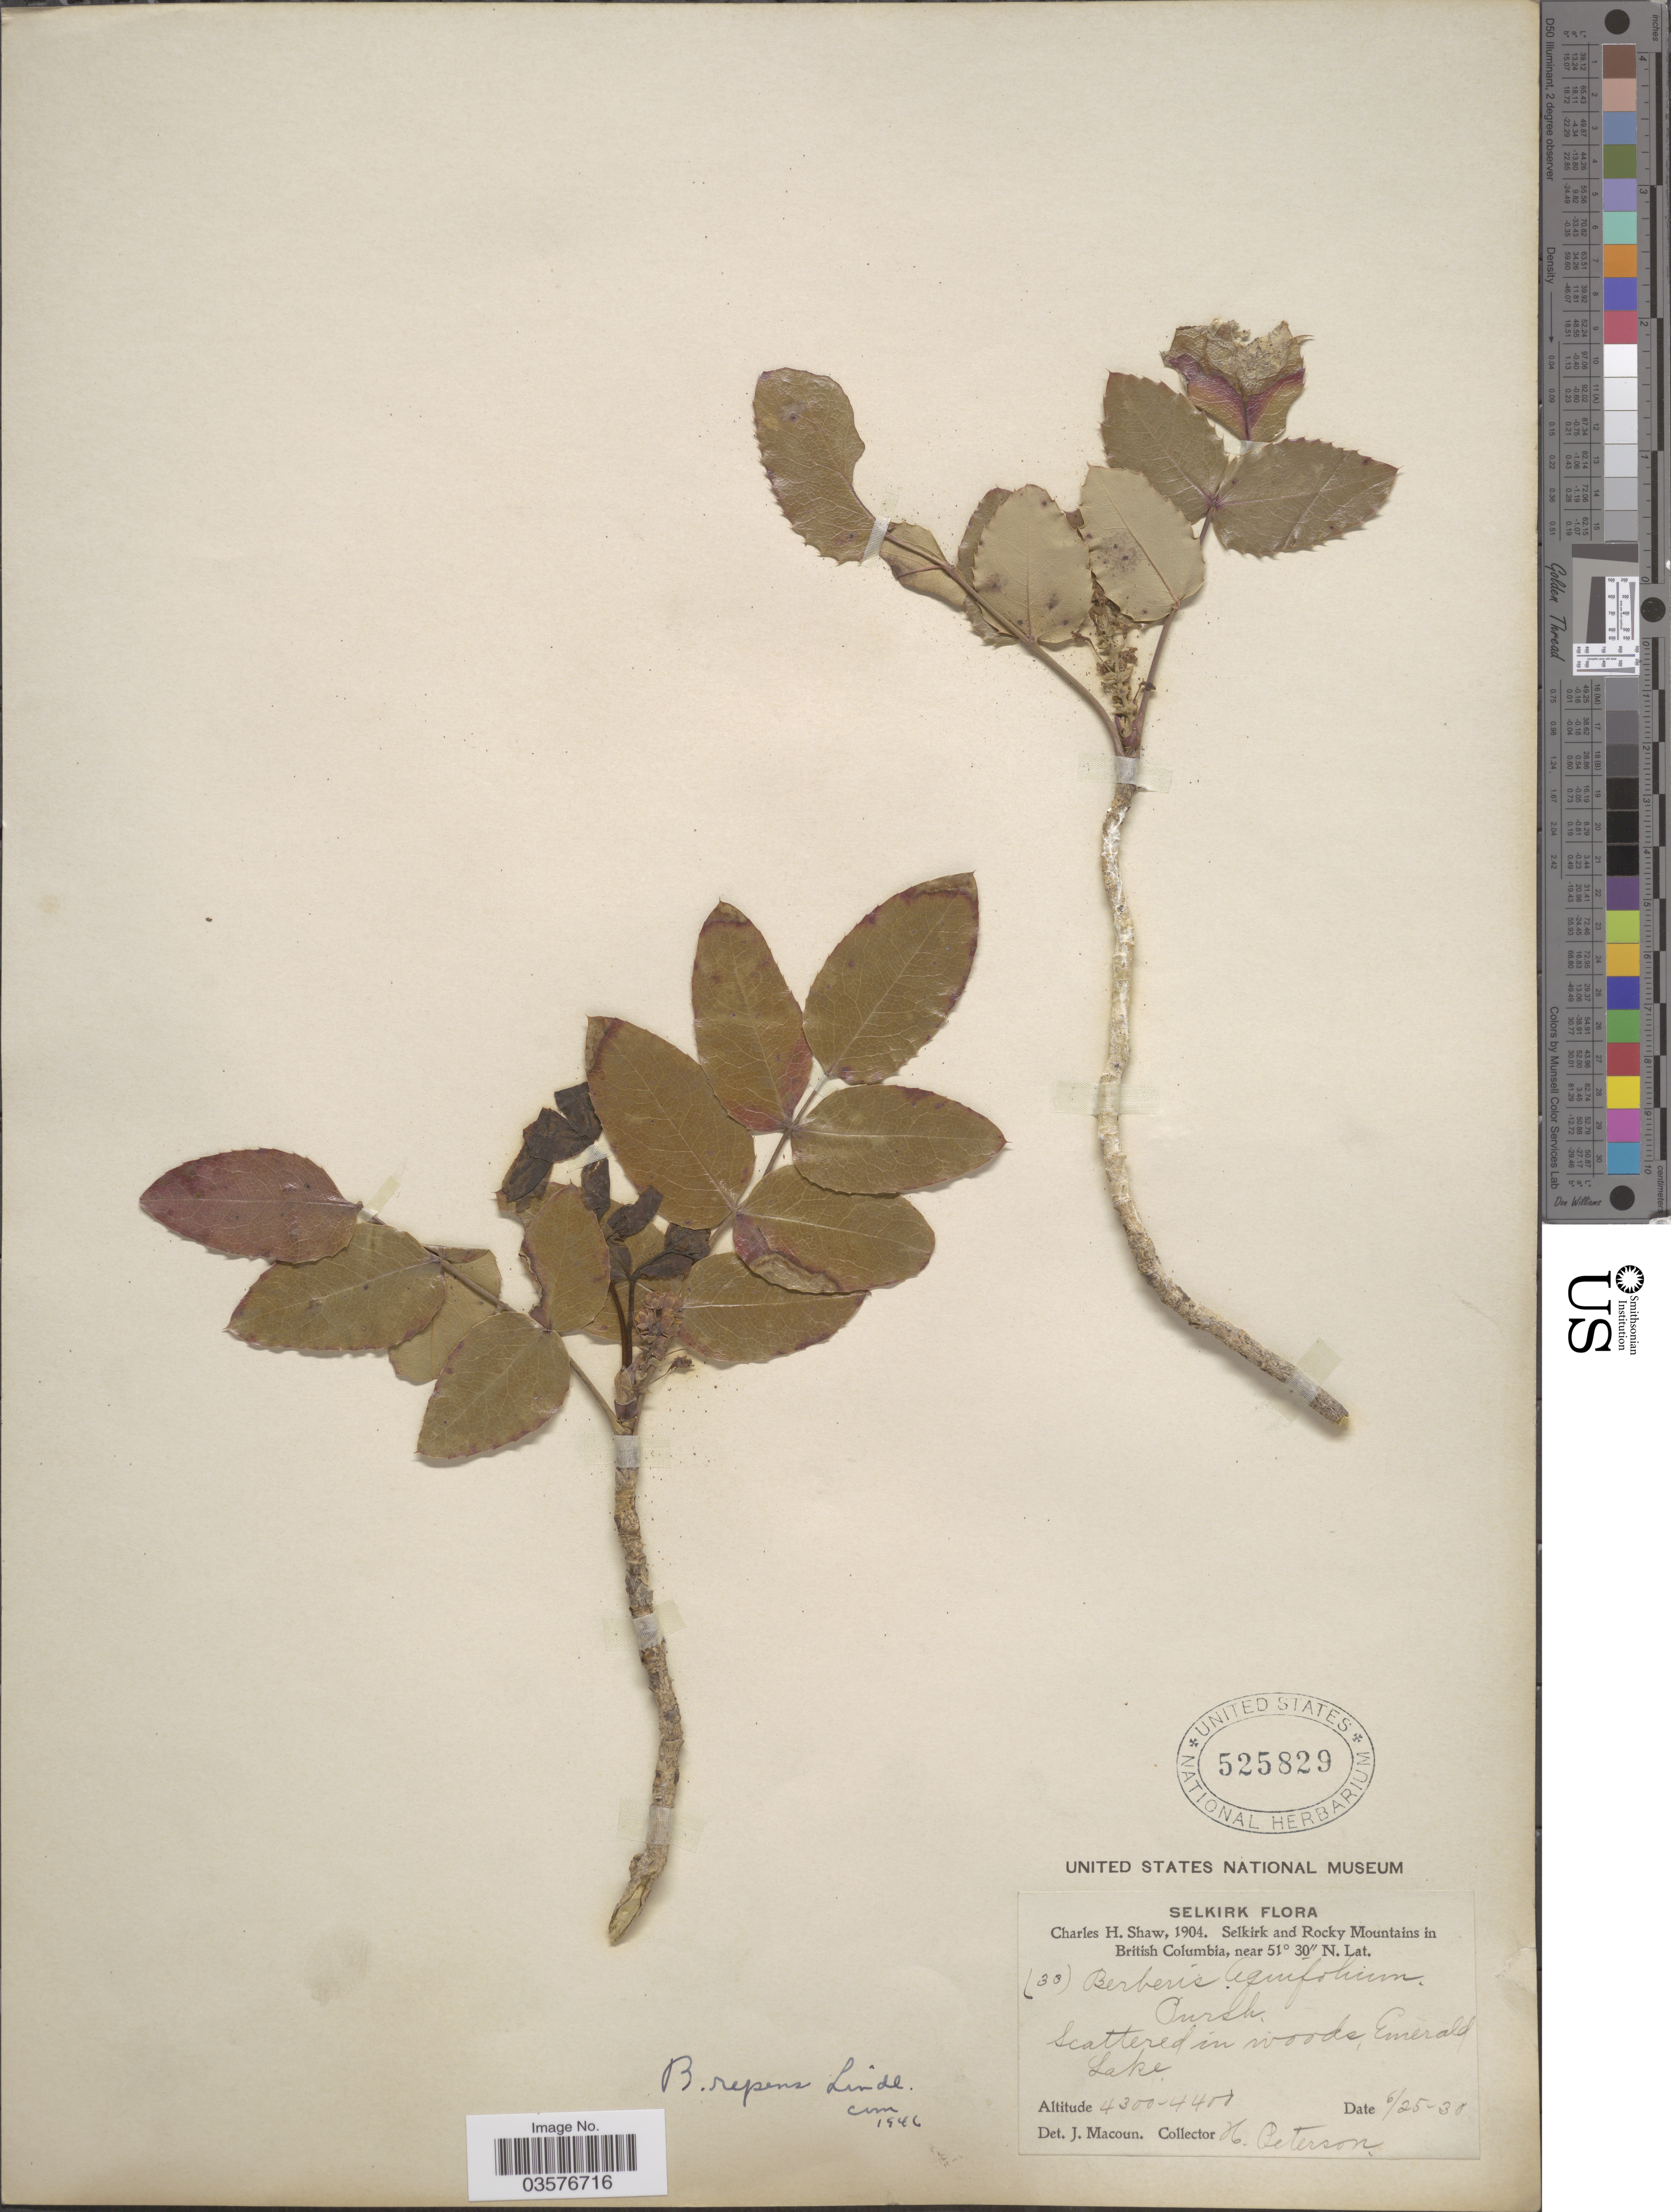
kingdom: Plantae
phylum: Tracheophyta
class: Magnoliopsida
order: Ranunculales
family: Berberidaceae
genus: Mahonia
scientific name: Mahonia repens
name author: (Lindl.) G. Don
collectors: C. H. Shaw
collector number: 33*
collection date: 1904-06-25/1904-06-30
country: Canada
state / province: British Columbia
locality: Selkirk. Selkirk and Rocky Mountains in British Columbia. Emerald Lake.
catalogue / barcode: US 525829